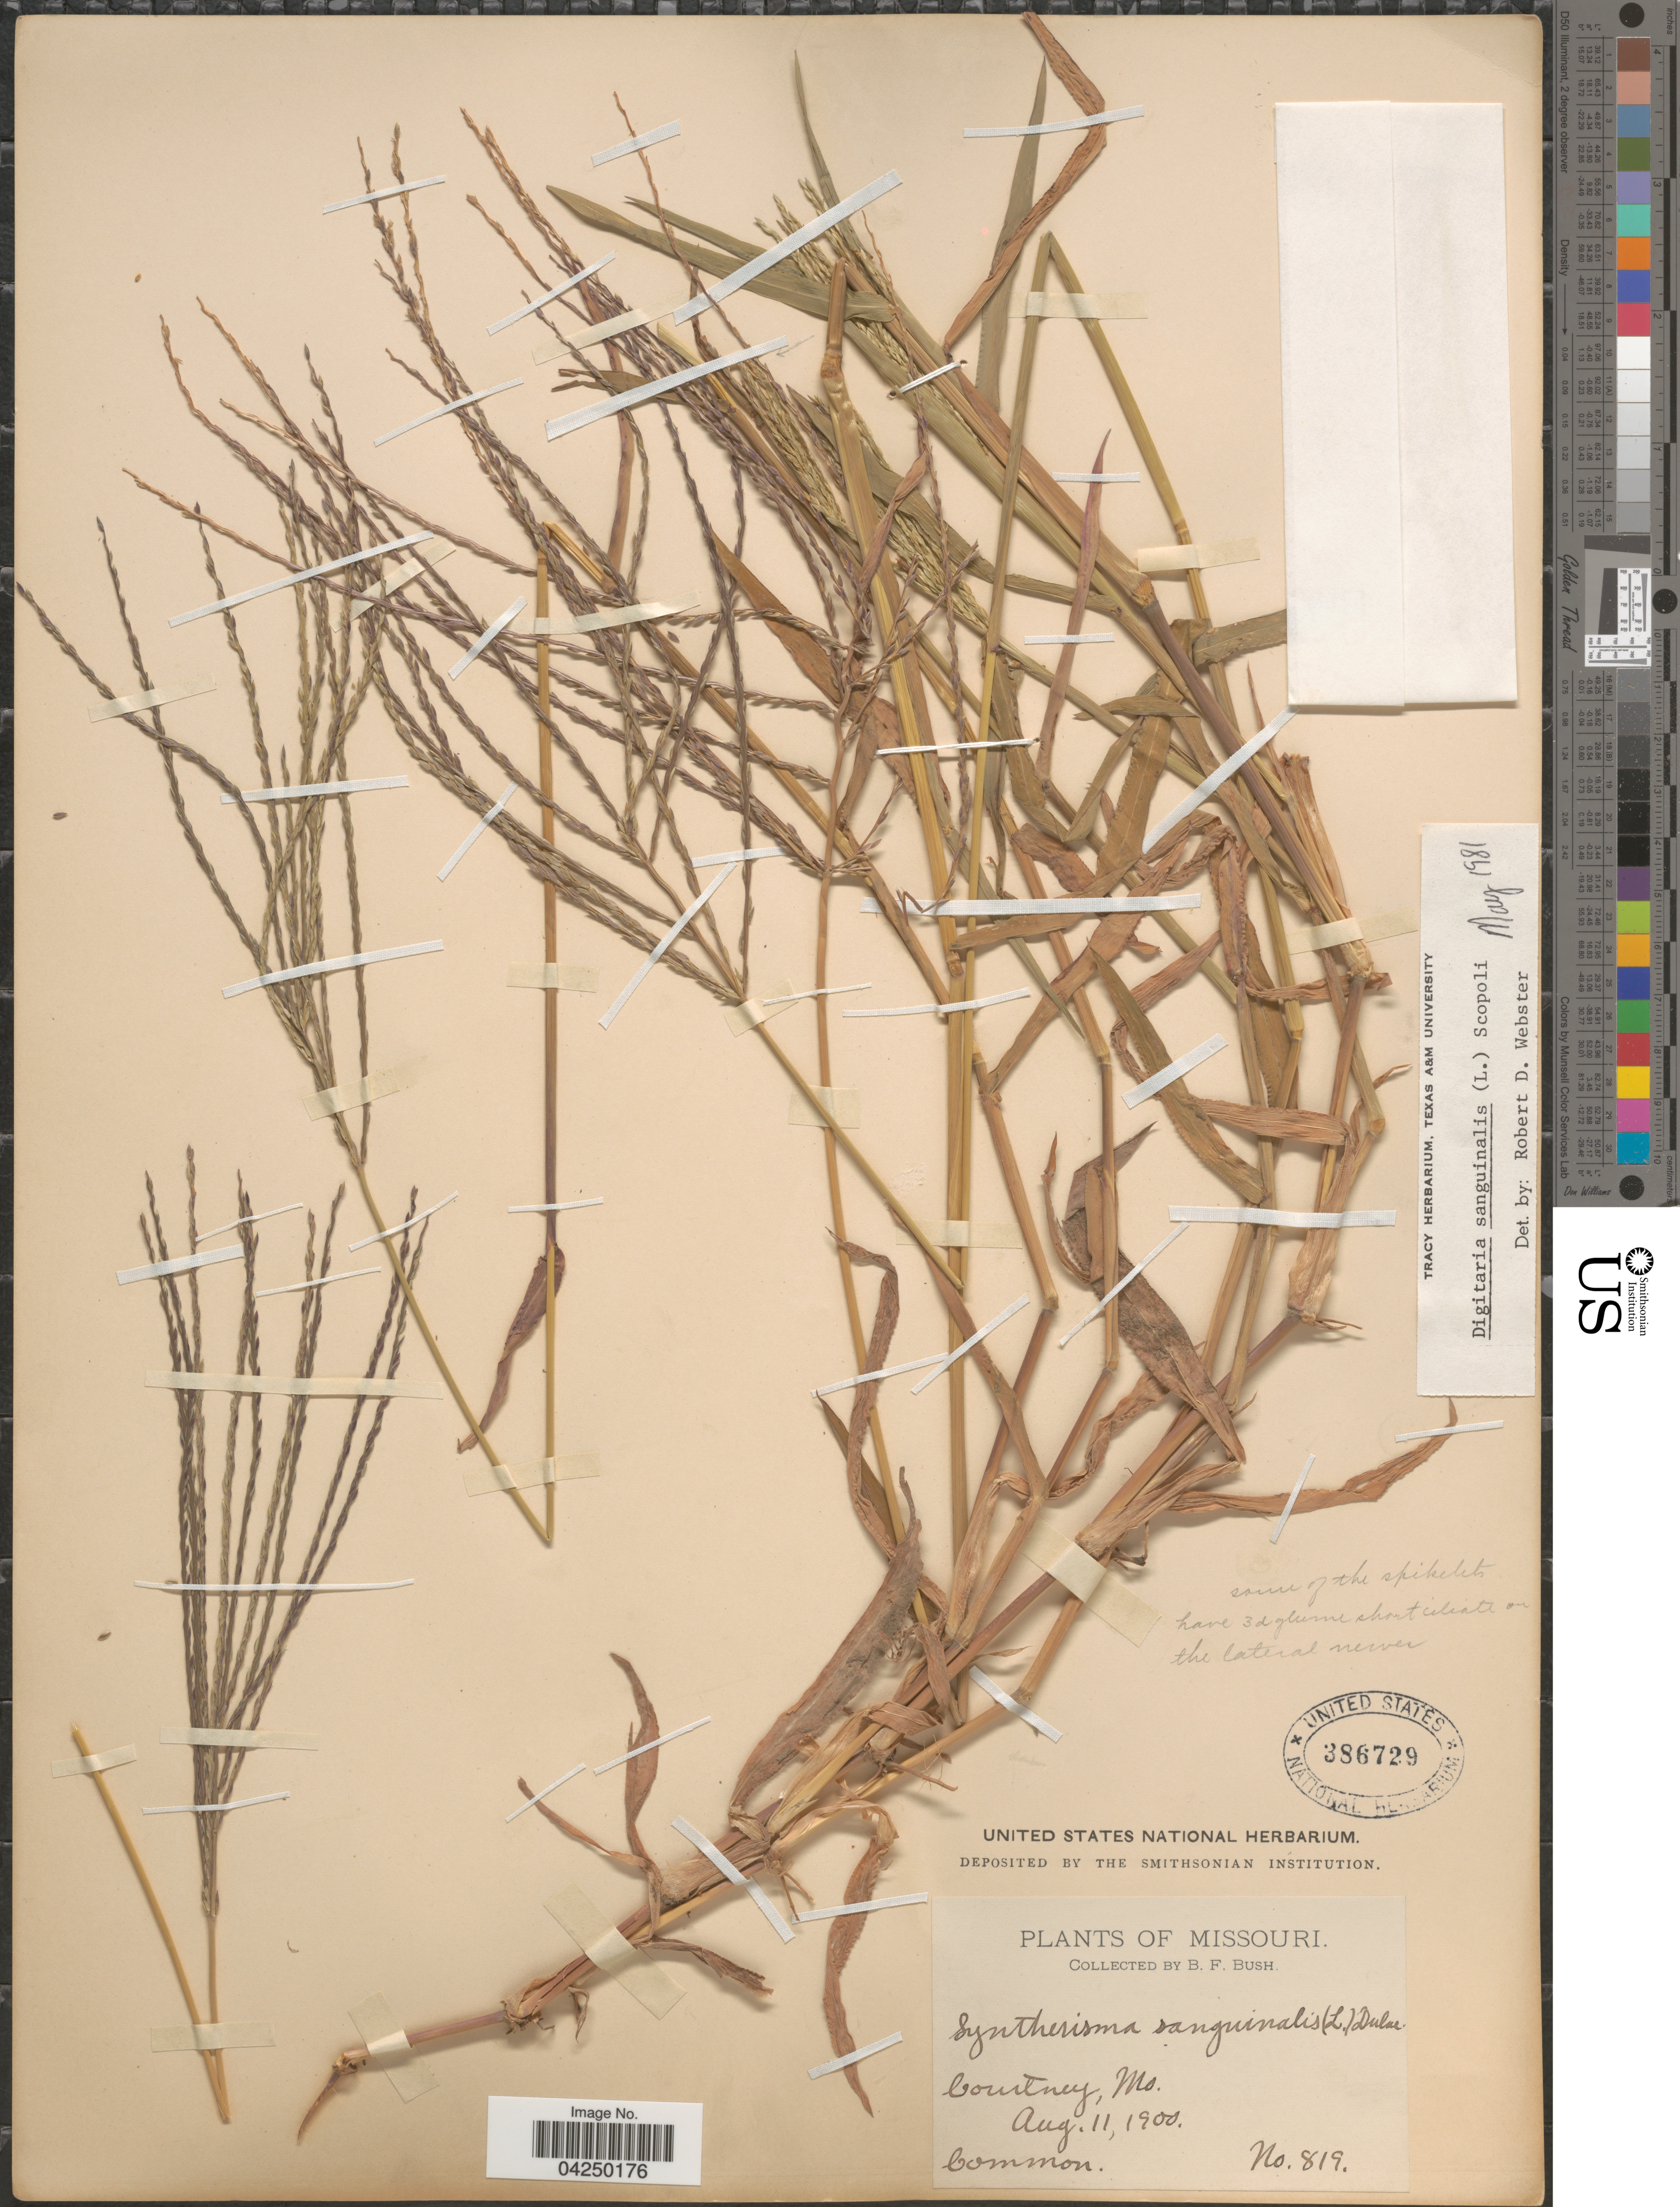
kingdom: Plantae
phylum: Tracheophyta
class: Liliopsida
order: Poales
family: Poaceae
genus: Digitaria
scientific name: Digitaria sanguinalis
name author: (L.) Scop.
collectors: B. F. Bush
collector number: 819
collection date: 1900-08-11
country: United States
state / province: Missouri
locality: Courtney.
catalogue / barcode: US 386729